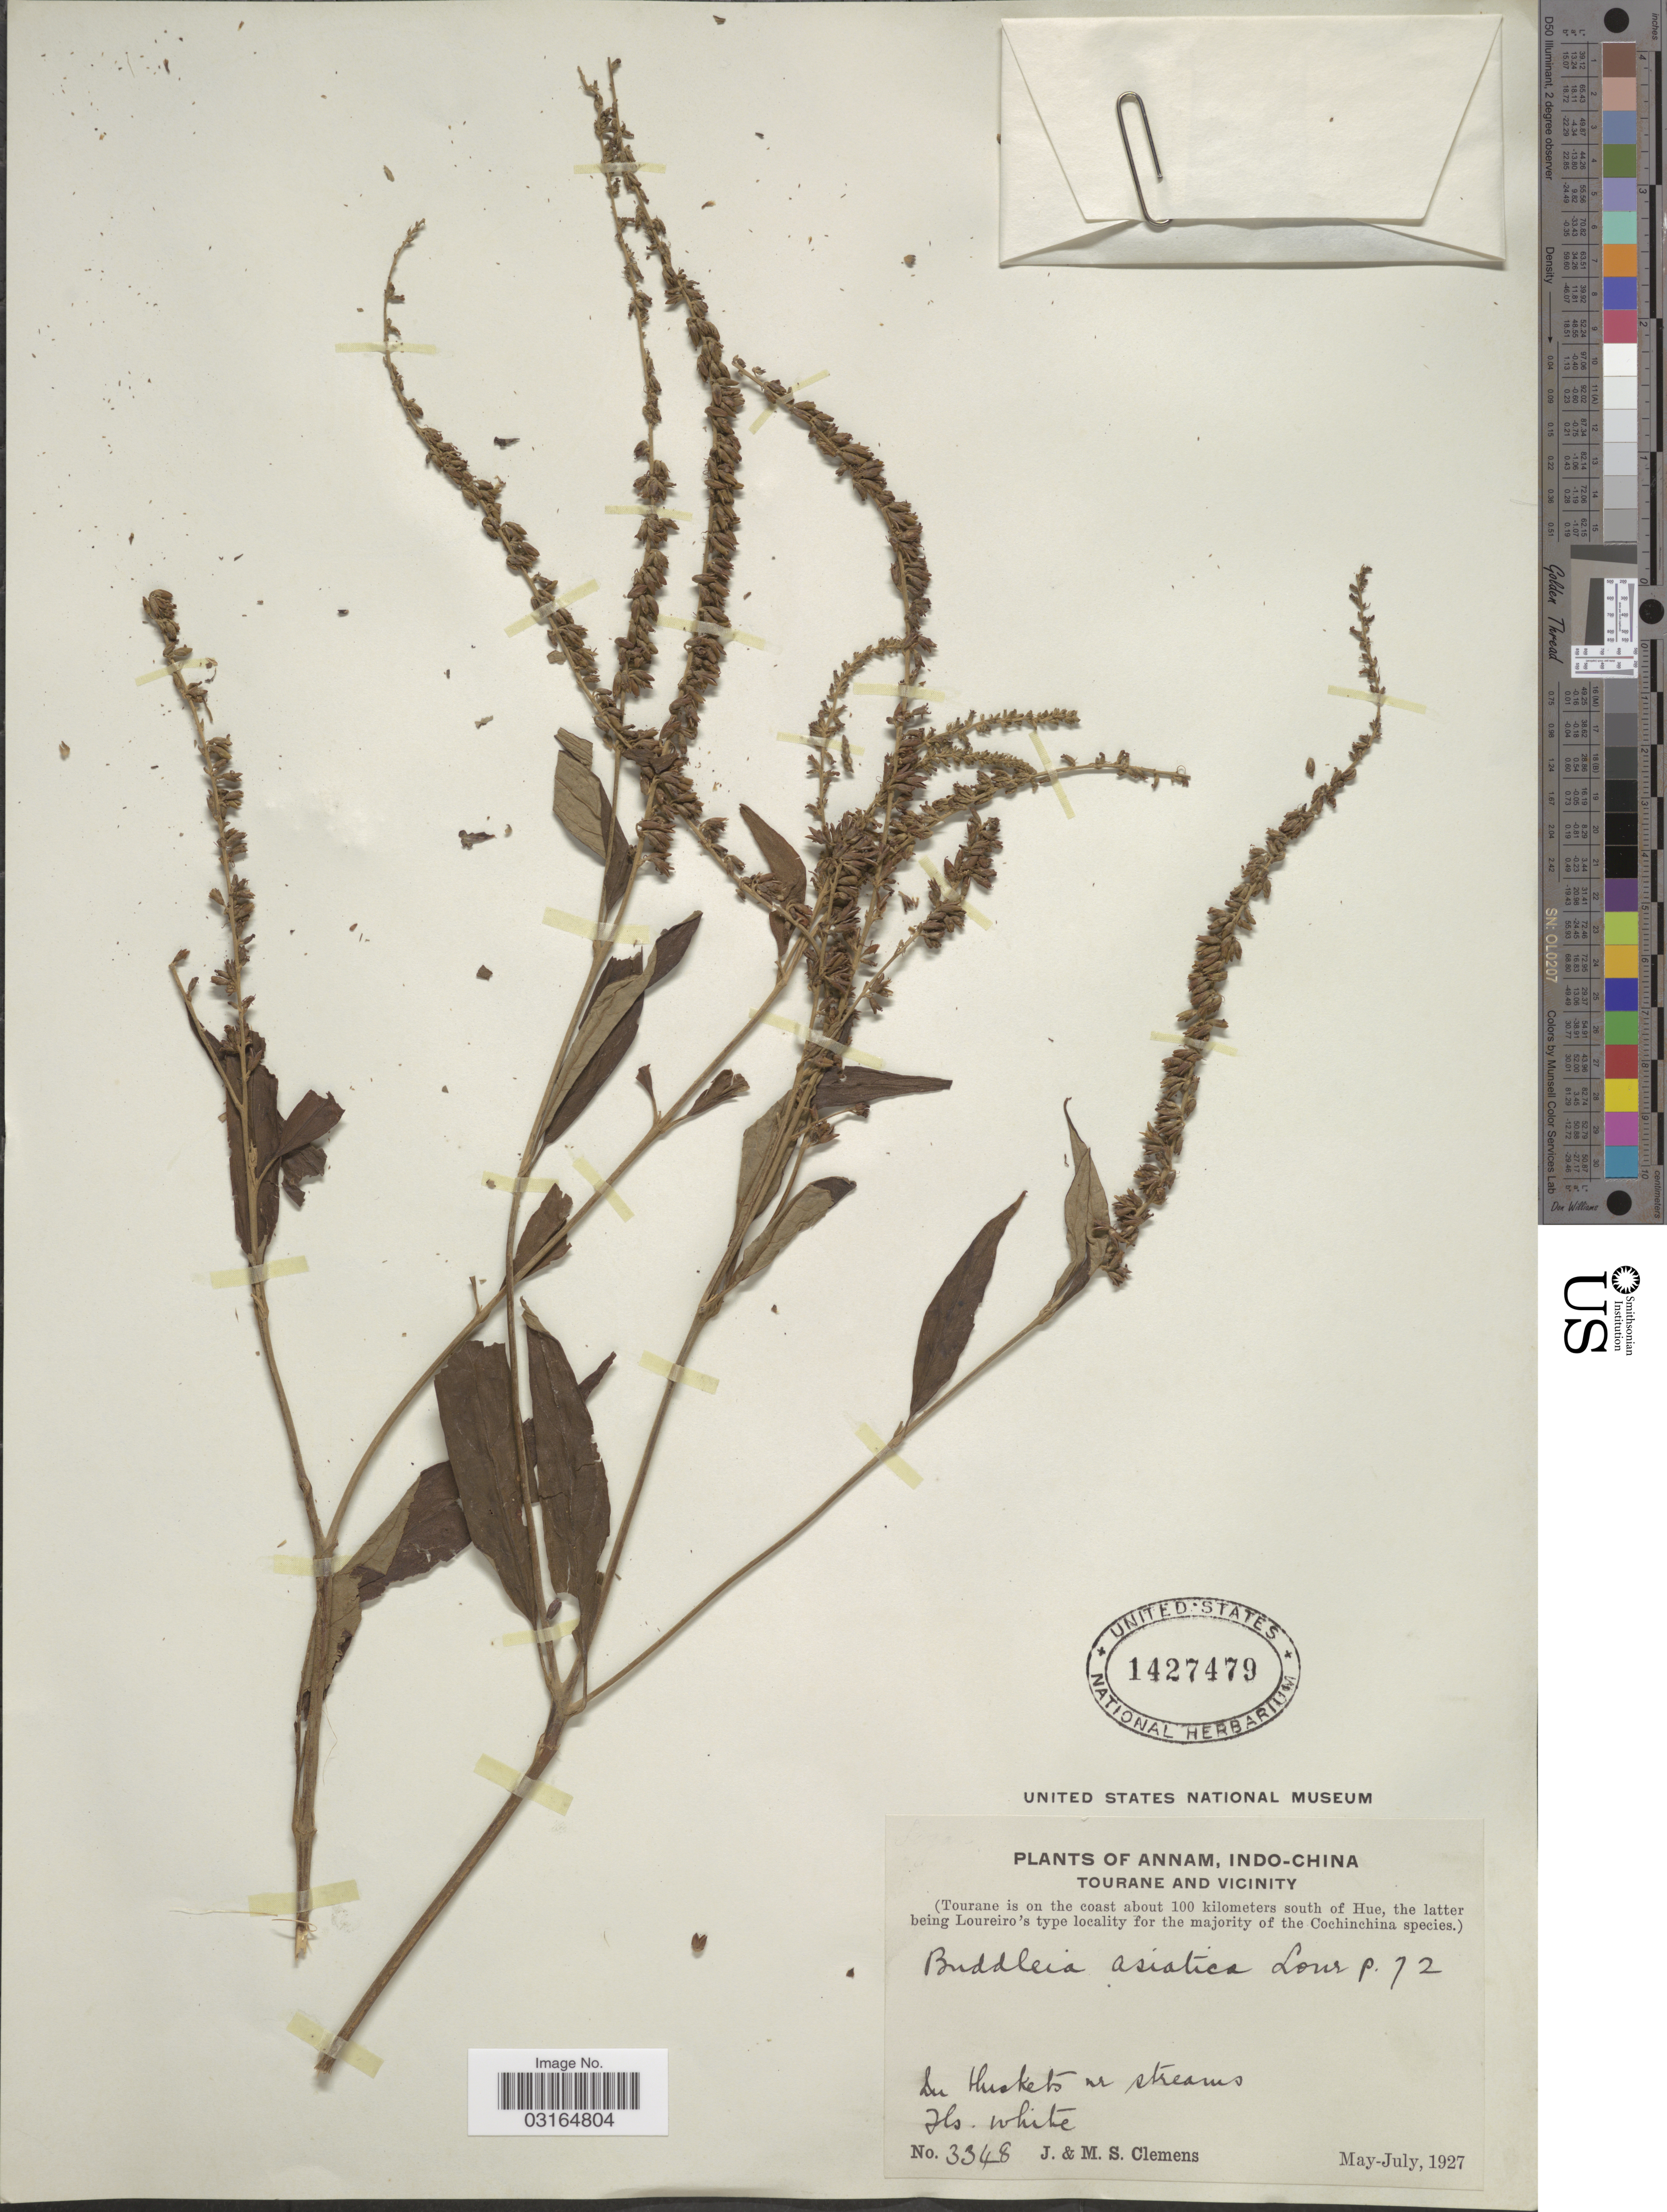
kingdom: Plantae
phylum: Tracheophyta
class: Magnoliopsida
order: Lamiales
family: Scrophulariaceae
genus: Buddleja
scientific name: Buddleja asiatica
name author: Lour.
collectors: J. Clemens & M. S. Clemens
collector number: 3348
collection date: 1927-05/1927-07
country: Vietnam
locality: Annam, Indo-China. Tourane and vicinity. (Tourane is on the coast about 100 kilometers south of Hue, the latter being Loureiro's type locality for the majority of the Cochinchina species).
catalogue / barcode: US 1427479